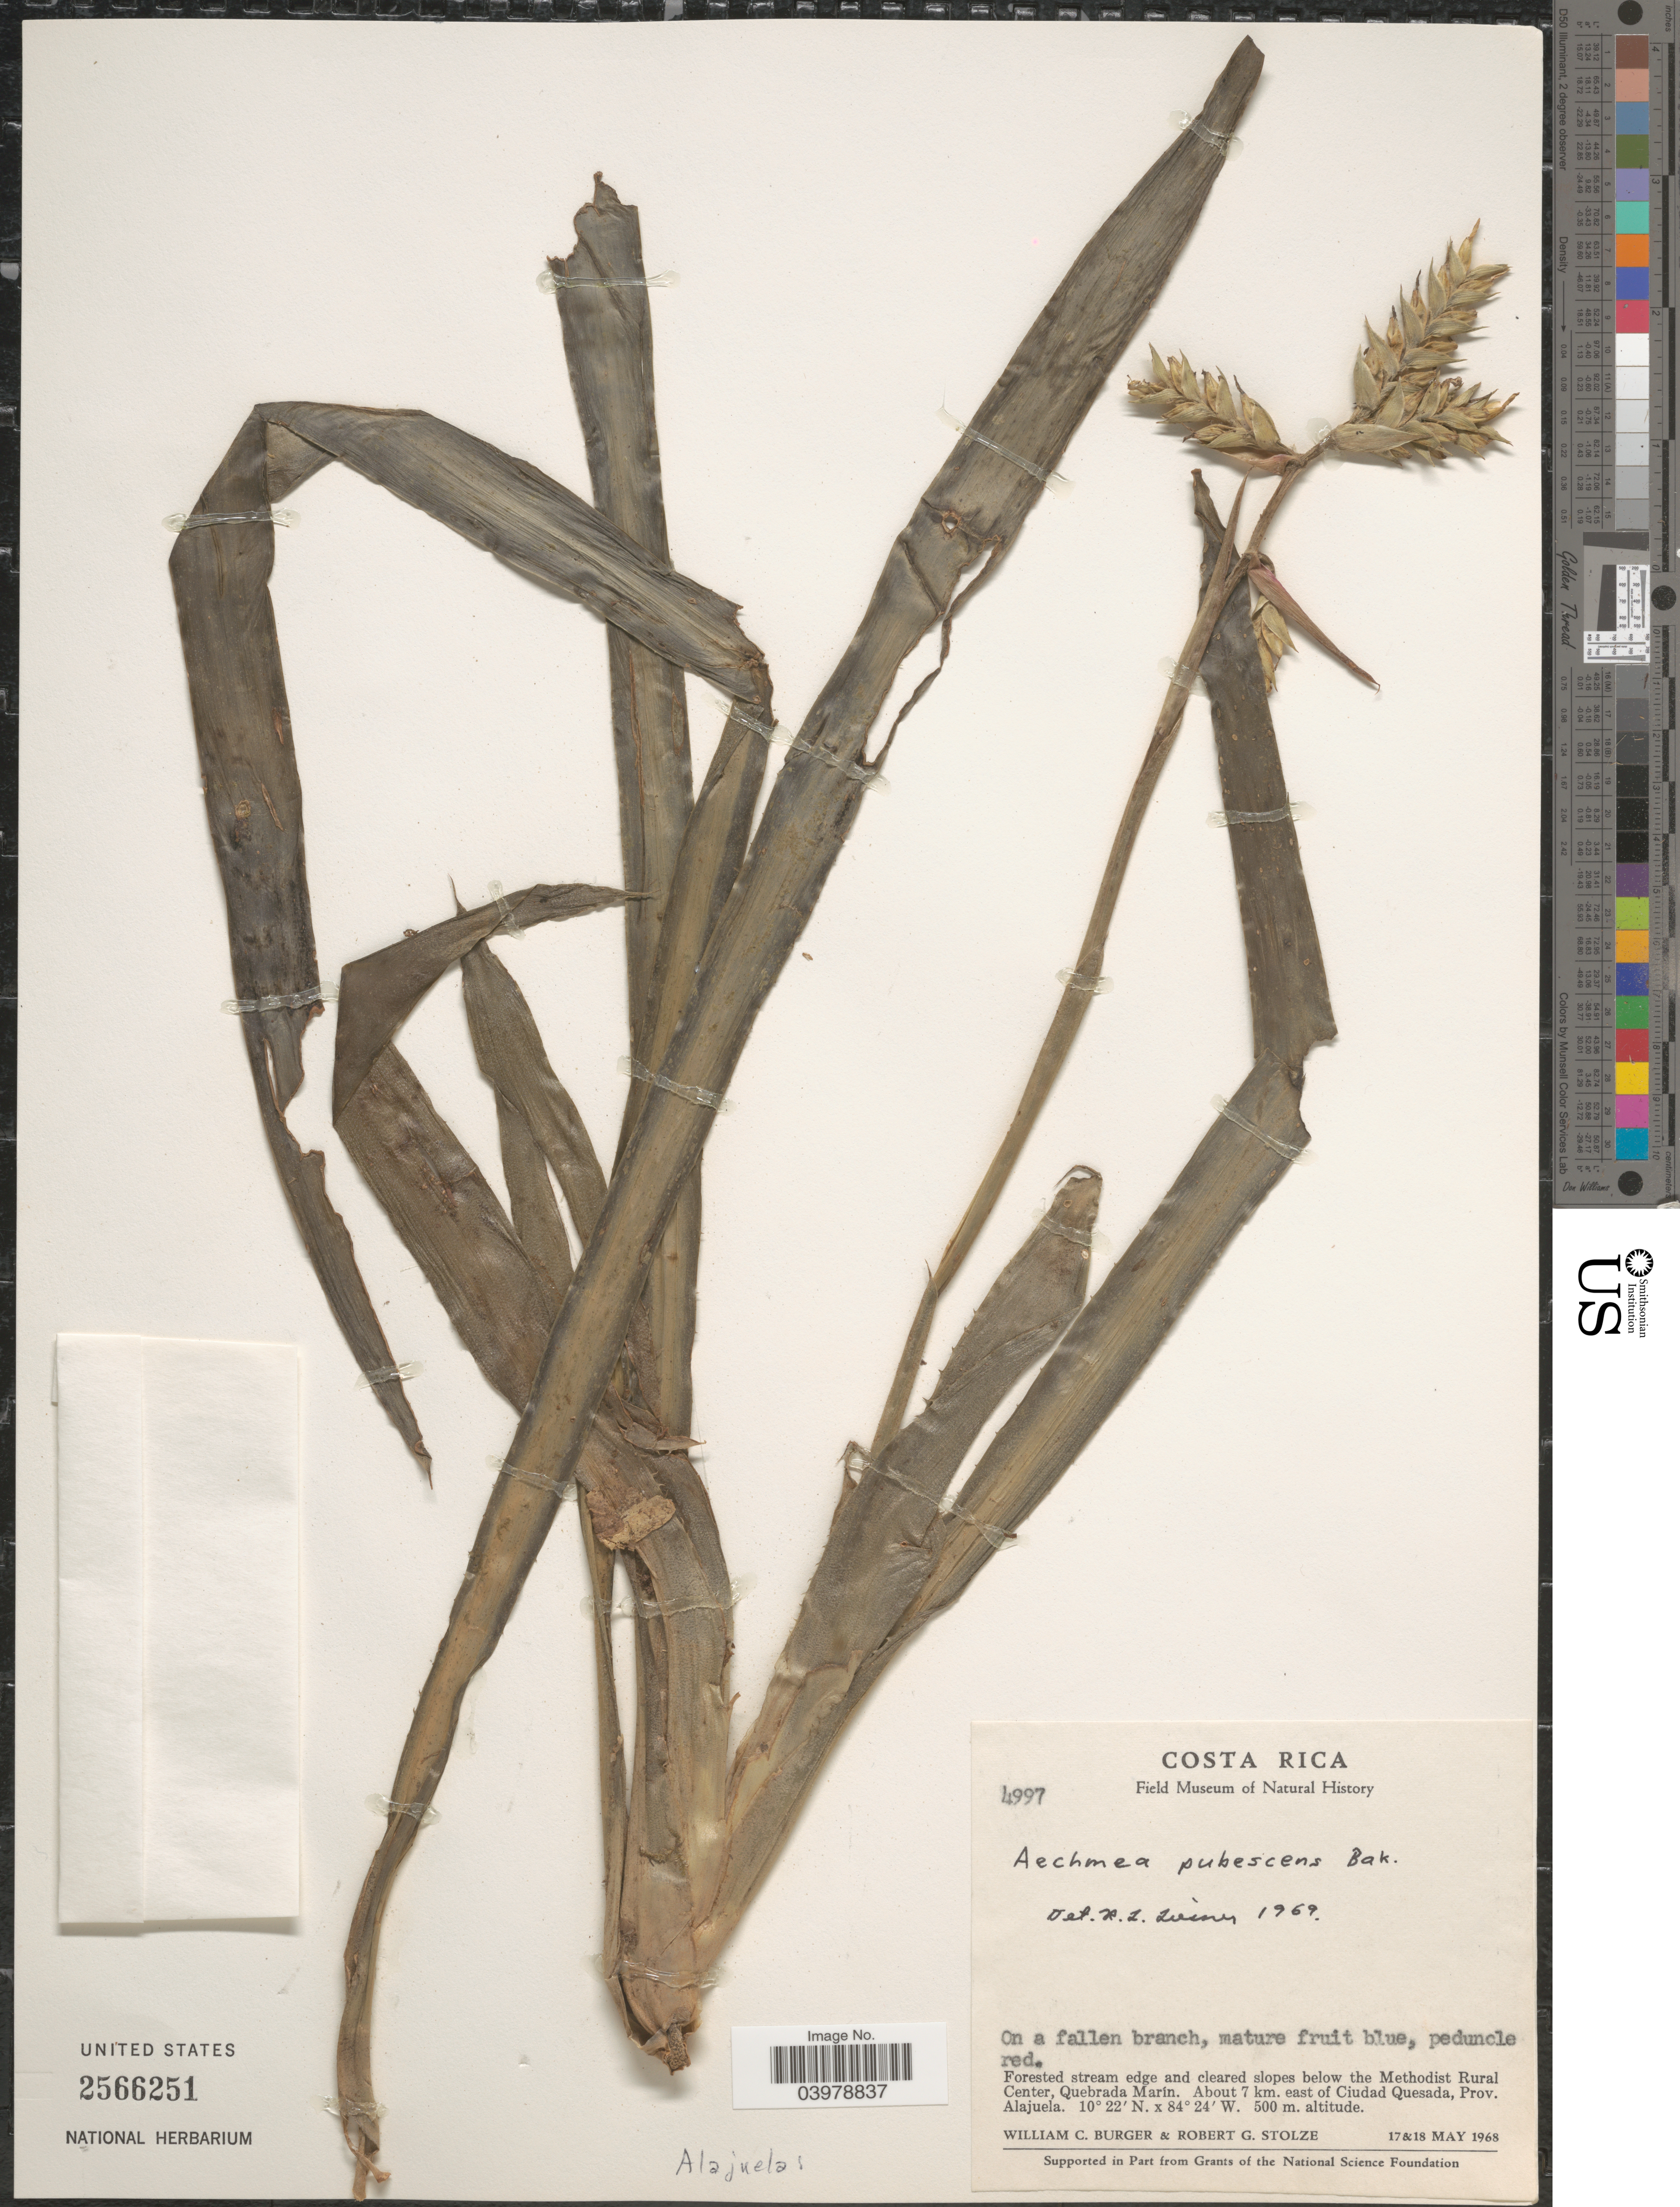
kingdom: Plantae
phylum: Tracheophyta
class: Liliopsida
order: Poales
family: Bromeliaceae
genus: Aechmea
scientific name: Aechmea pubescens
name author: Baker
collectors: W. Burger & R. G. Stolze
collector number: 4997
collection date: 1968-05-17/1968-05-18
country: Costa Rica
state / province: Alajuela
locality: Slopes below the Methodist Rural Center, Quebrada Marín. About 7 km. east of Ciudad Quesada.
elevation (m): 500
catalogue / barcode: US 2566251